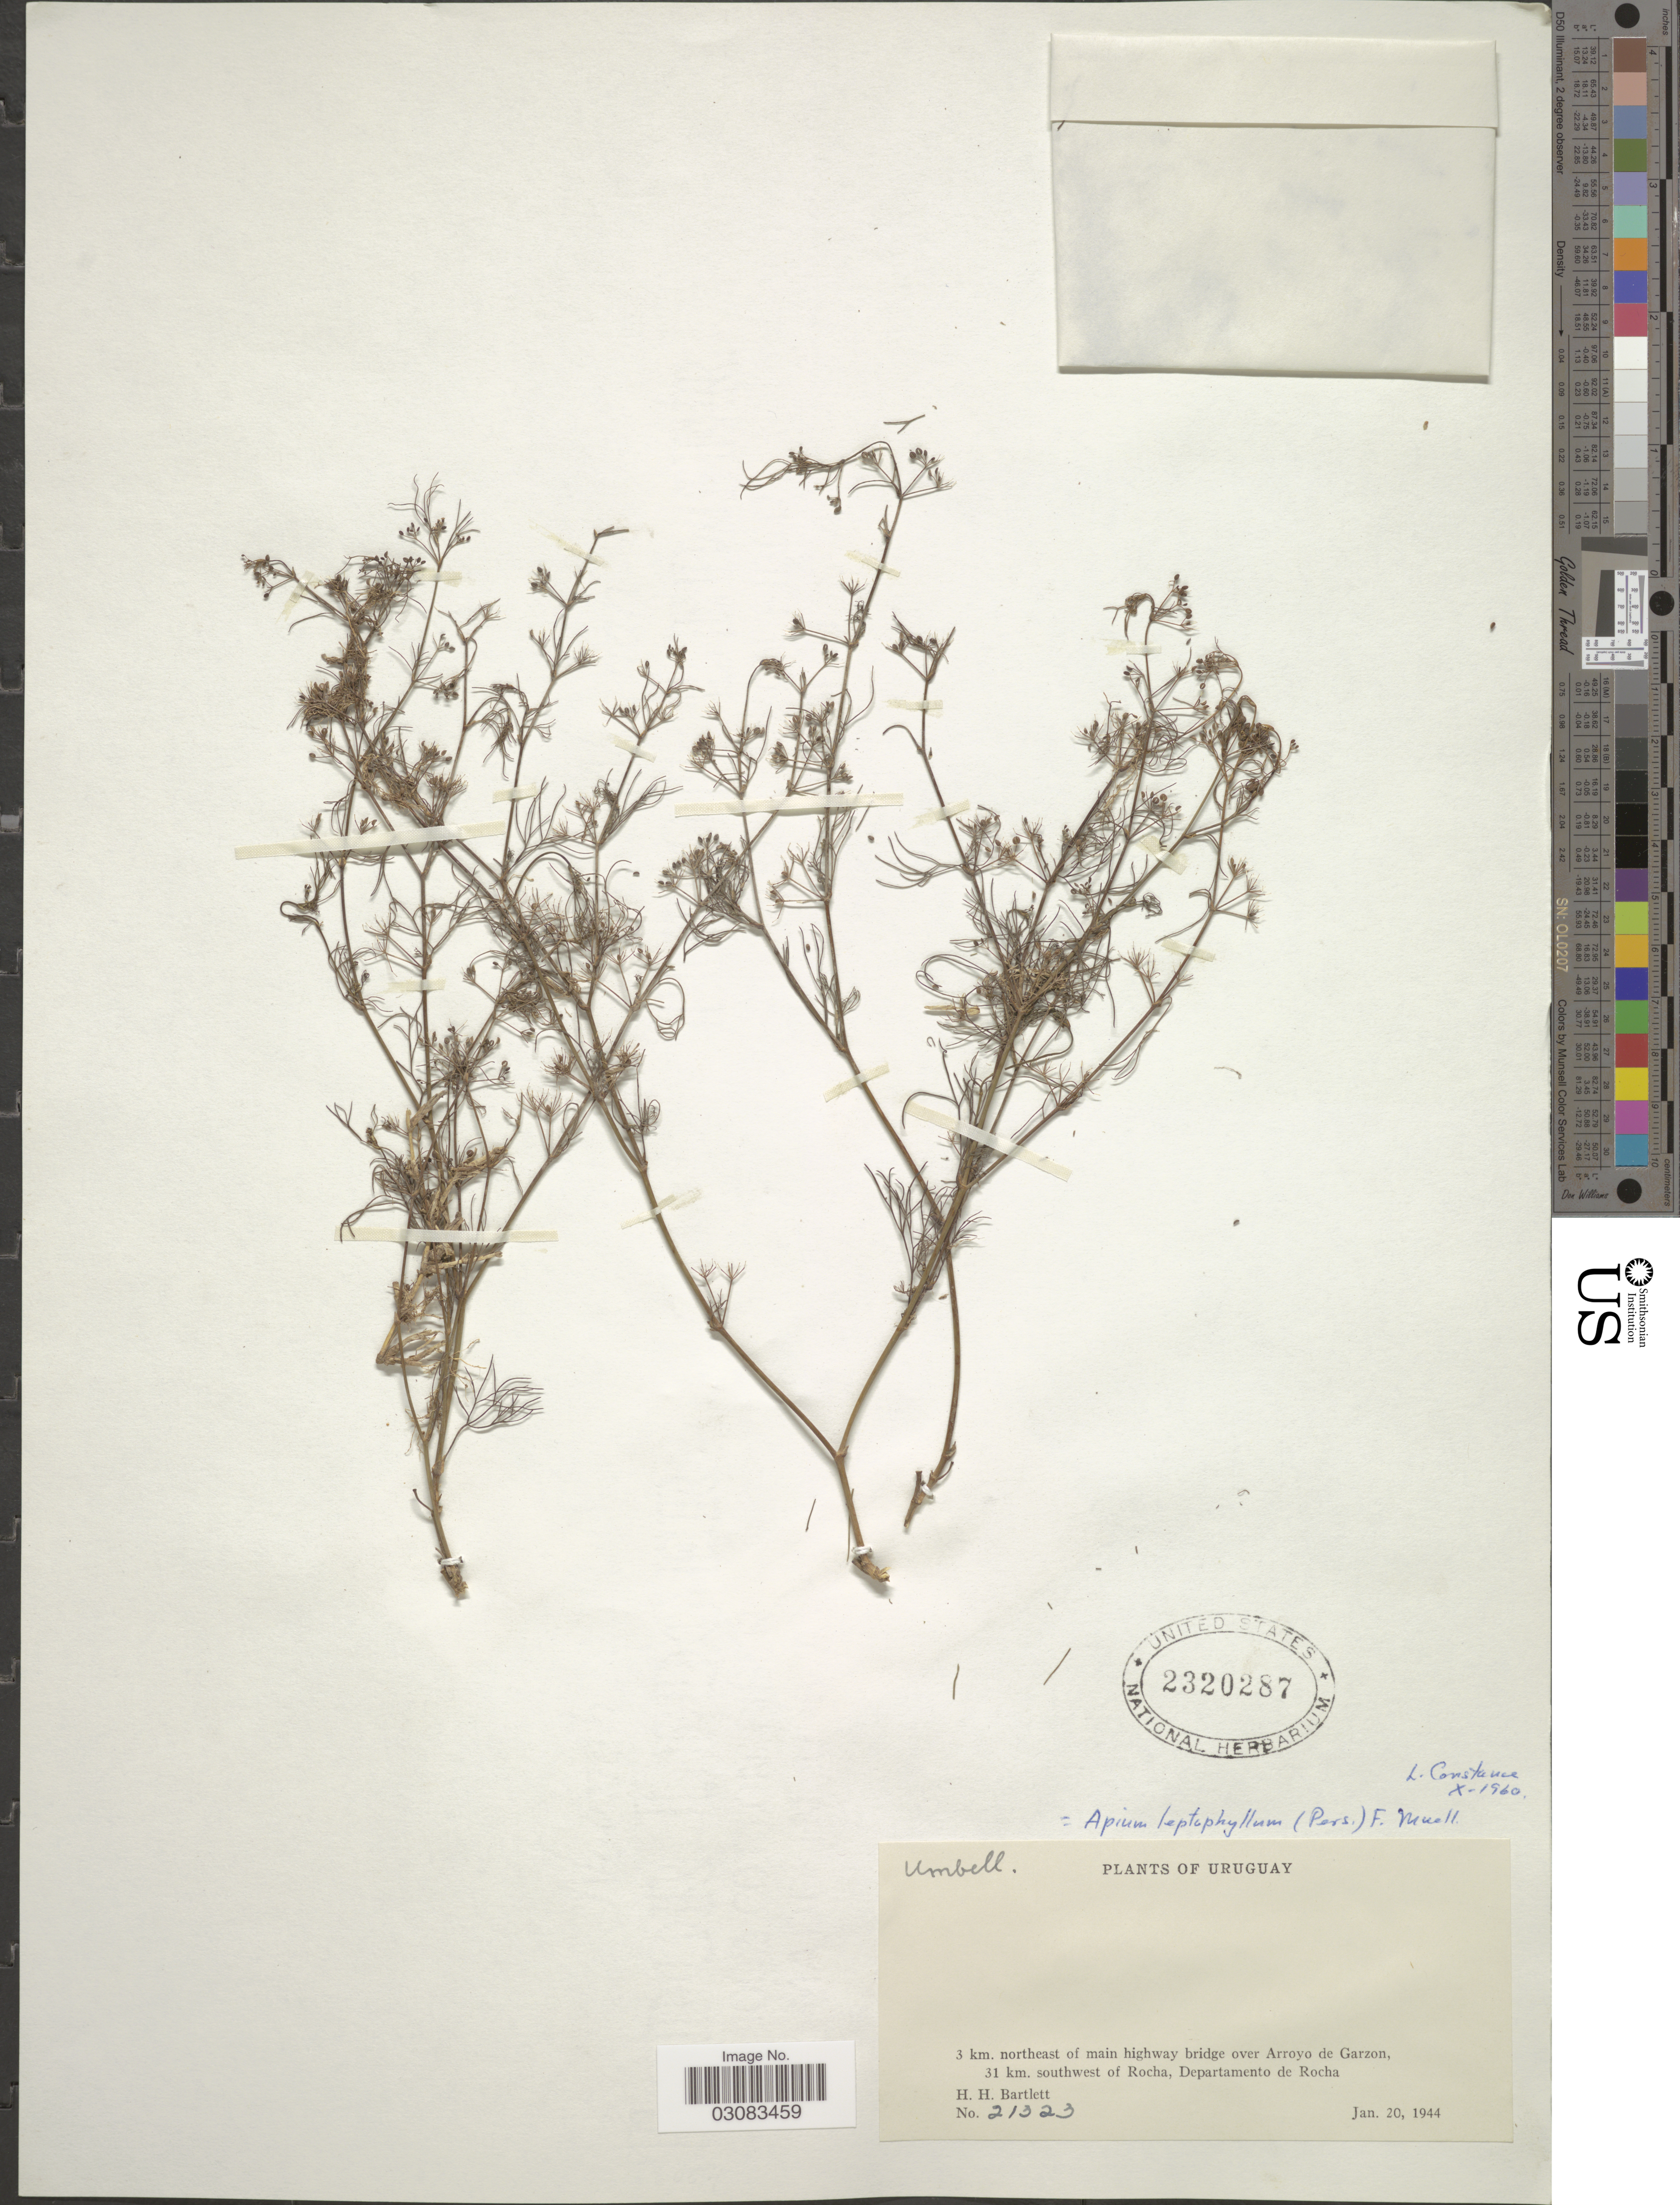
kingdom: Plantae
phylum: Tracheophyta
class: Magnoliopsida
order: Apiales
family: Apiaceae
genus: Cyclospermum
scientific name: Cyclospermum leptophyllum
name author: (Pers.) Sprague ex Britton & P. Wilson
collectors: H. H. Bartlett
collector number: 21323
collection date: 1944-01-20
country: Uruguay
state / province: Rocha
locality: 3 km. northeast of main highway bridge over Arroyo de Garzon, 31 km. southwest of Rocha, Departamento de Rocha.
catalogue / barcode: US 2320287